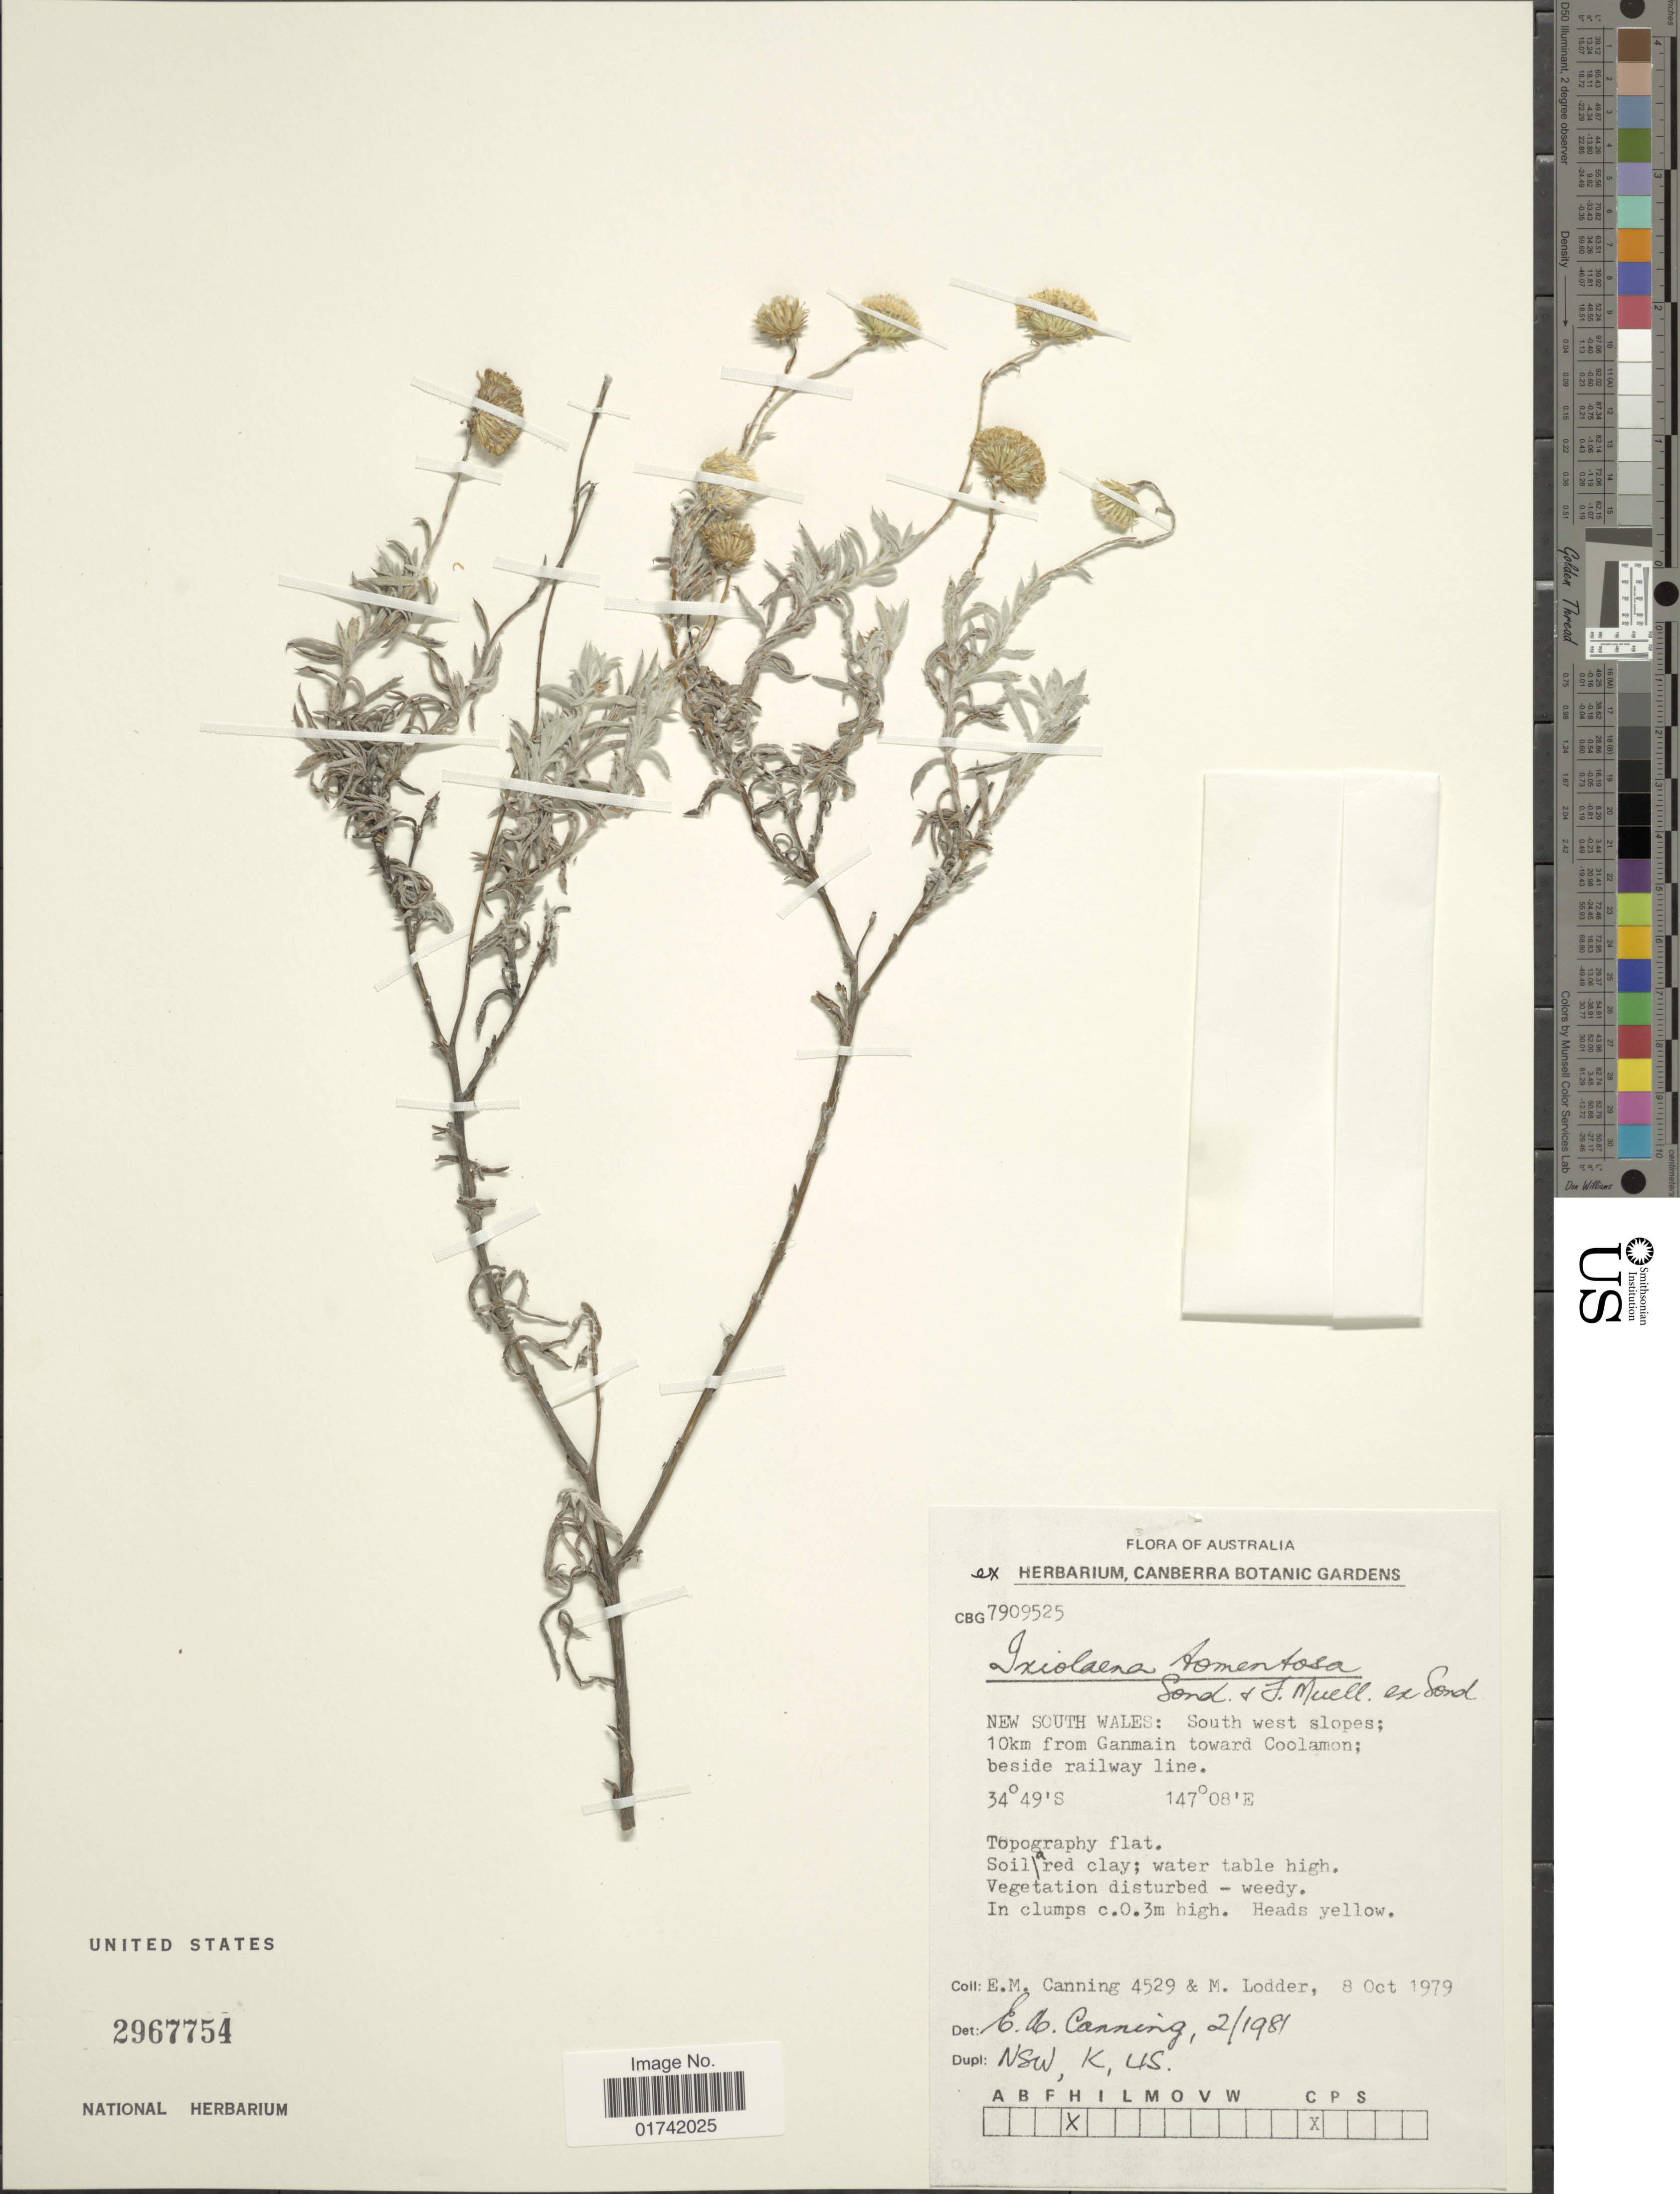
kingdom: Plantae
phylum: Tracheophyta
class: Magnoliopsida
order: Asterales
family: Asteraceae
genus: Ixiolaena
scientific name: Ixiolaena tomentosa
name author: Sond. & F. Muell.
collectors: E. Canning & M. Lodder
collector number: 4529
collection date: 1979-10-08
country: Australia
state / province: New South Wales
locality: South West slopes; 10km from Ganmein toward Coolamon, beside railway line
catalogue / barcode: US 2967754